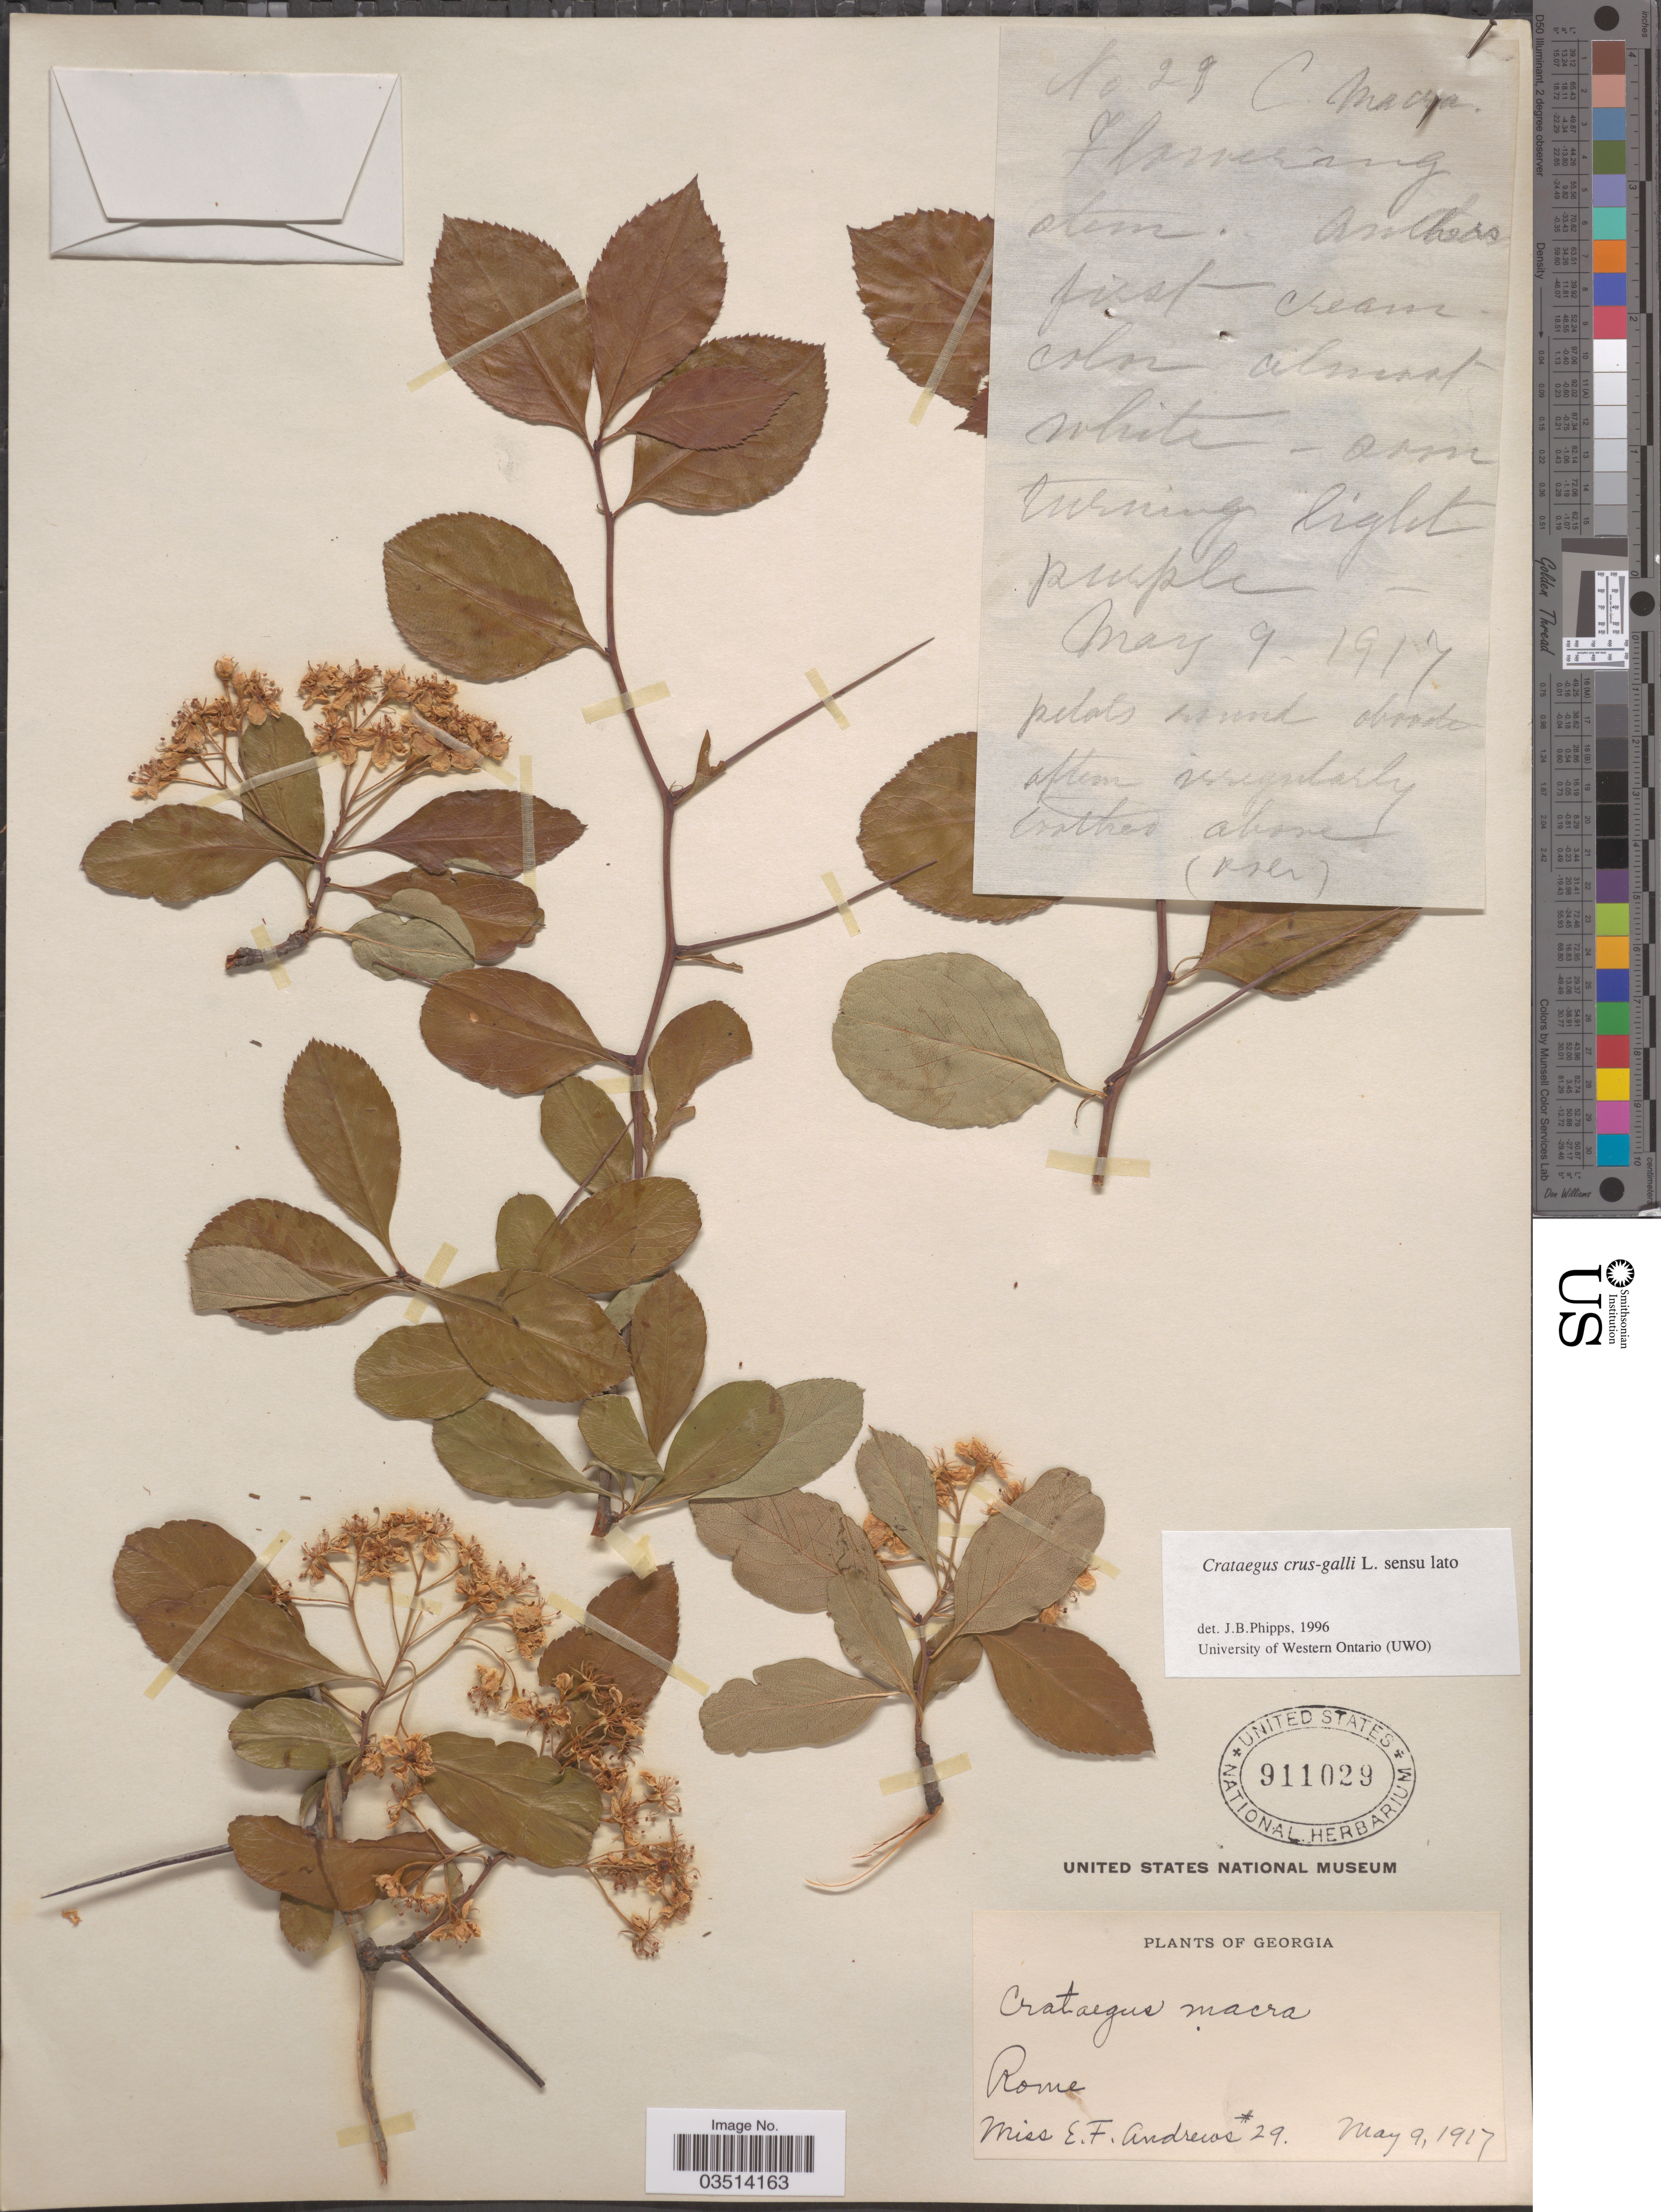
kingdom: Plantae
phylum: Tracheophyta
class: Magnoliopsida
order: Rosales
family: Rosaceae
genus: Crataegus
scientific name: Crataegus crus-galli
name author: L.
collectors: E. Andrews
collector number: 29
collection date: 1917-05-09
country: United States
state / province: Georgia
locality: Rome.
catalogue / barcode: US 911029